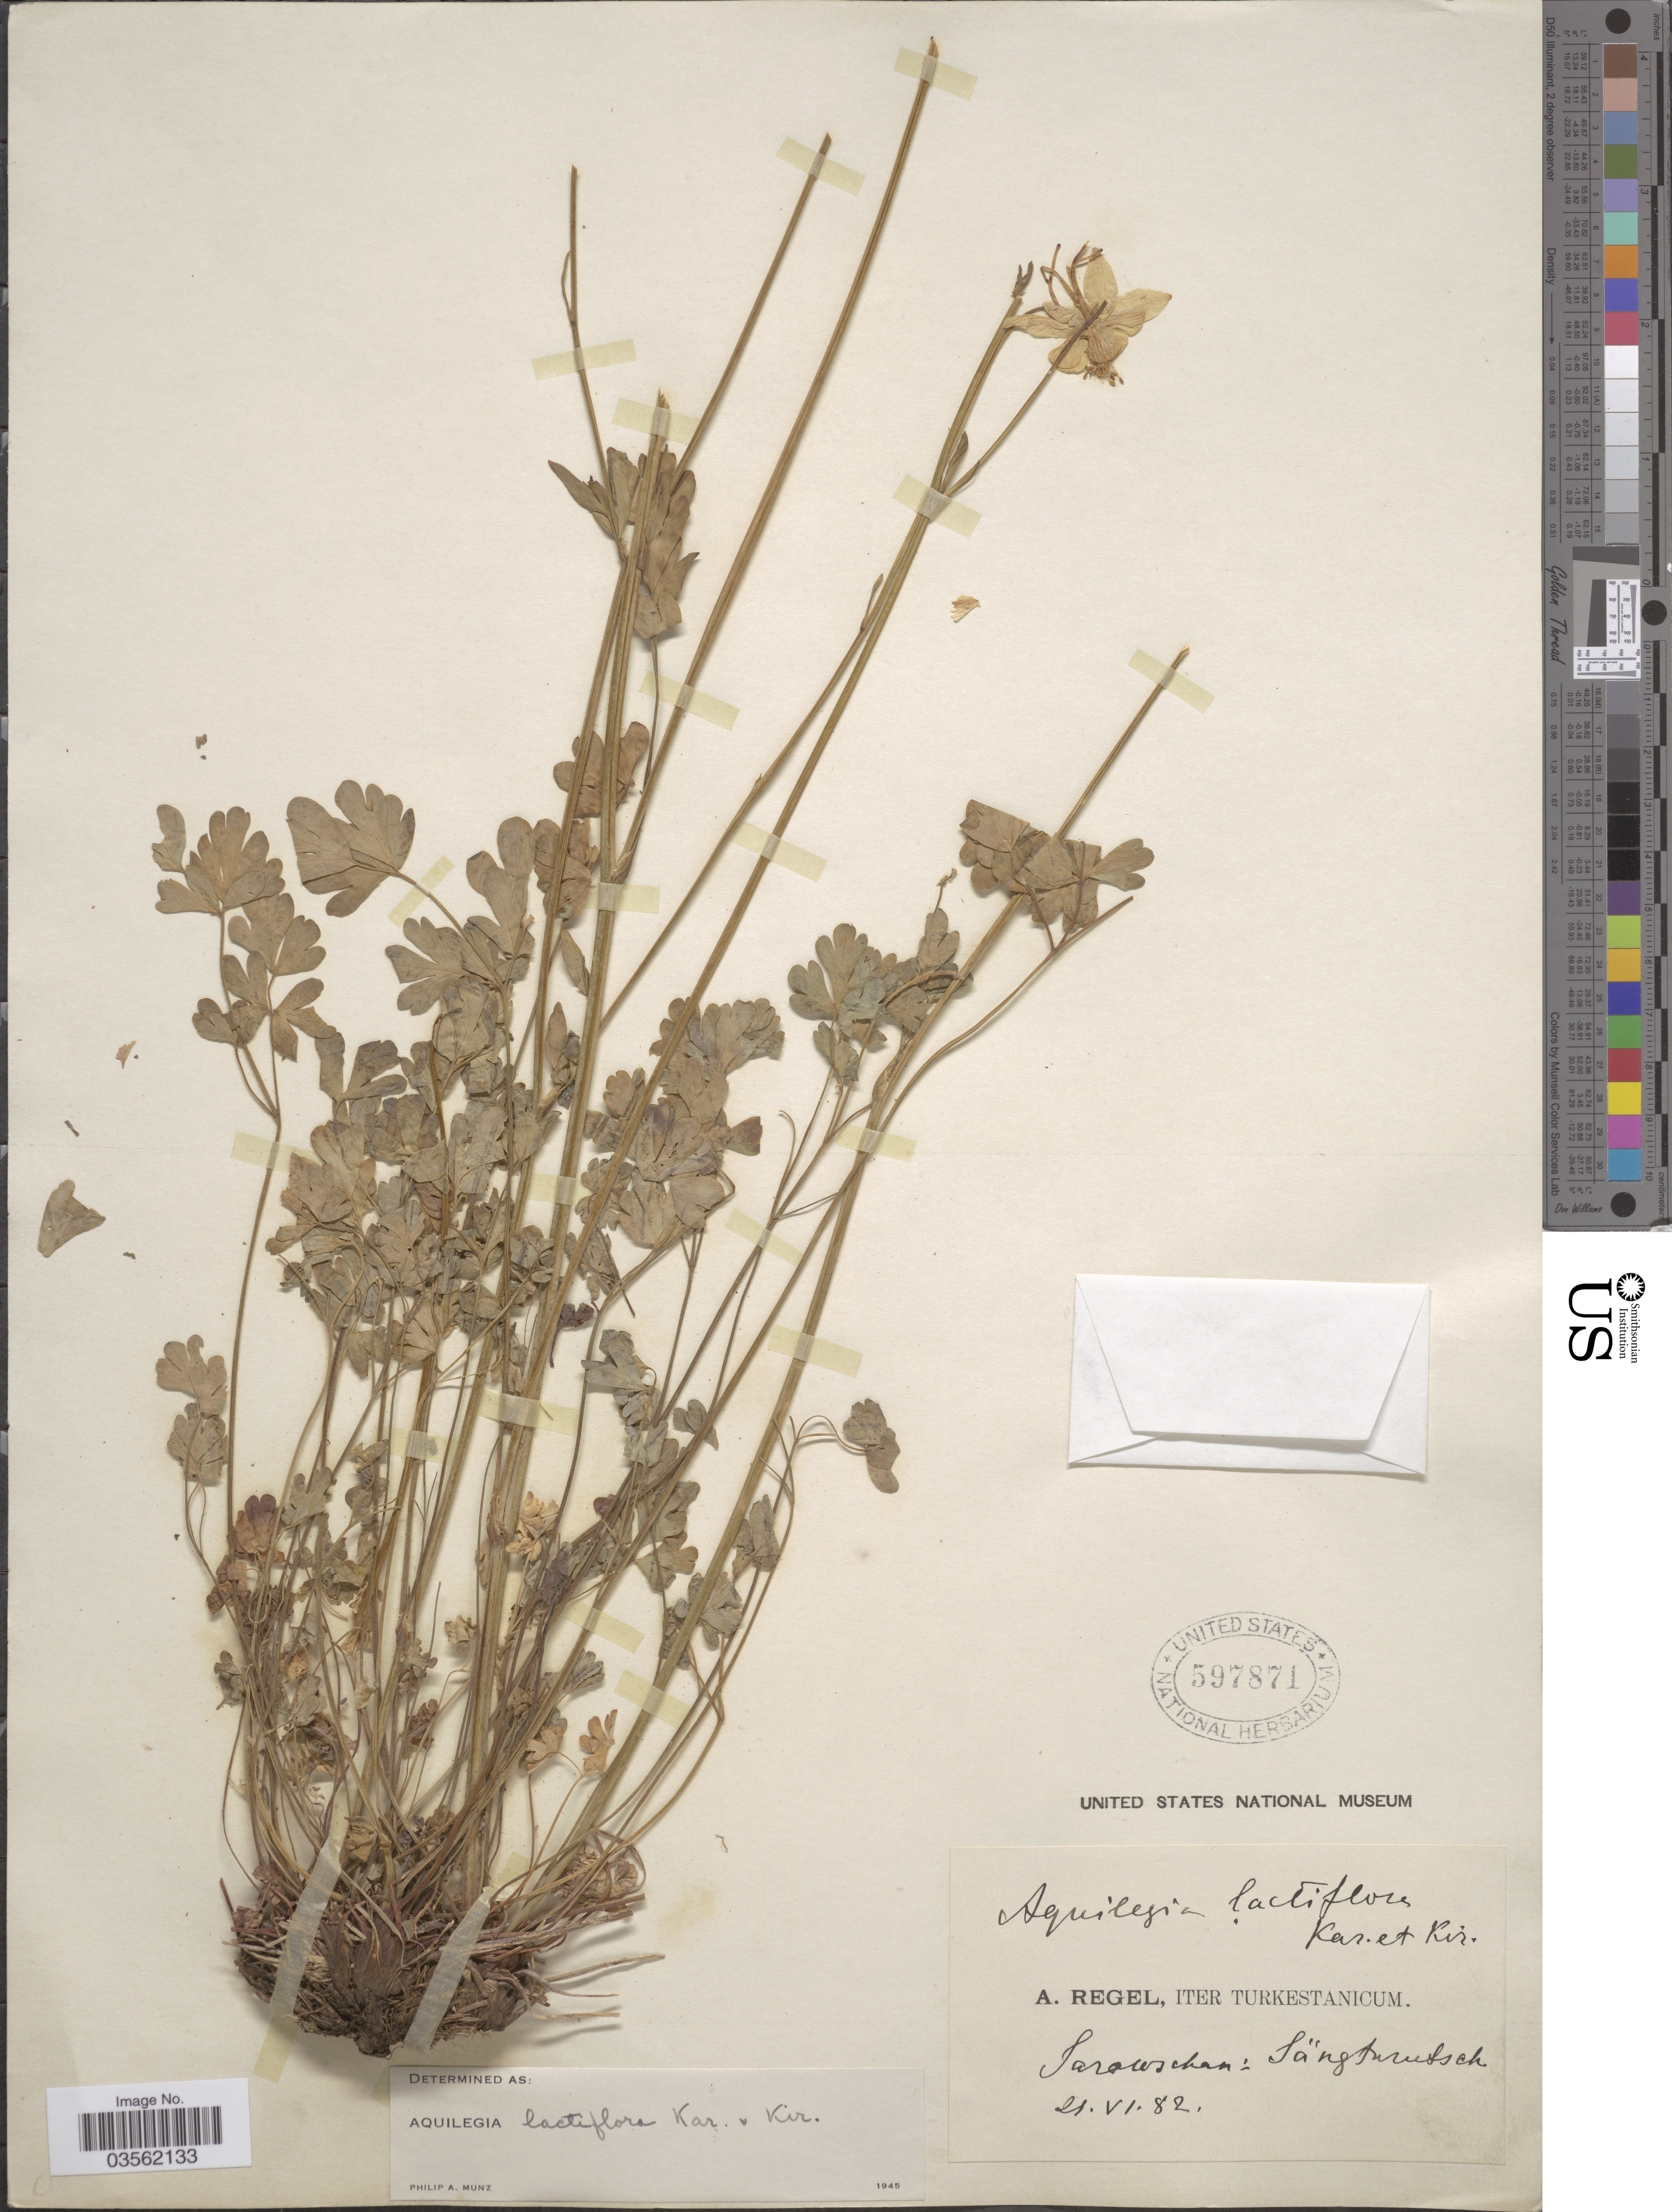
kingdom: Plantae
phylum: Tracheophyta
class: Magnoliopsida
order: Ranunculales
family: Ranunculaceae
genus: Aquilegia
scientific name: Aquilegia lactiflora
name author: Kar. & Kir.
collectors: A. Regel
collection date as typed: Transcribed d/m/y: 21/6/82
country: Tajikistan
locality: Iter Turkestanicum. Sarowschan: Sängturutsch.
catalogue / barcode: US 597871